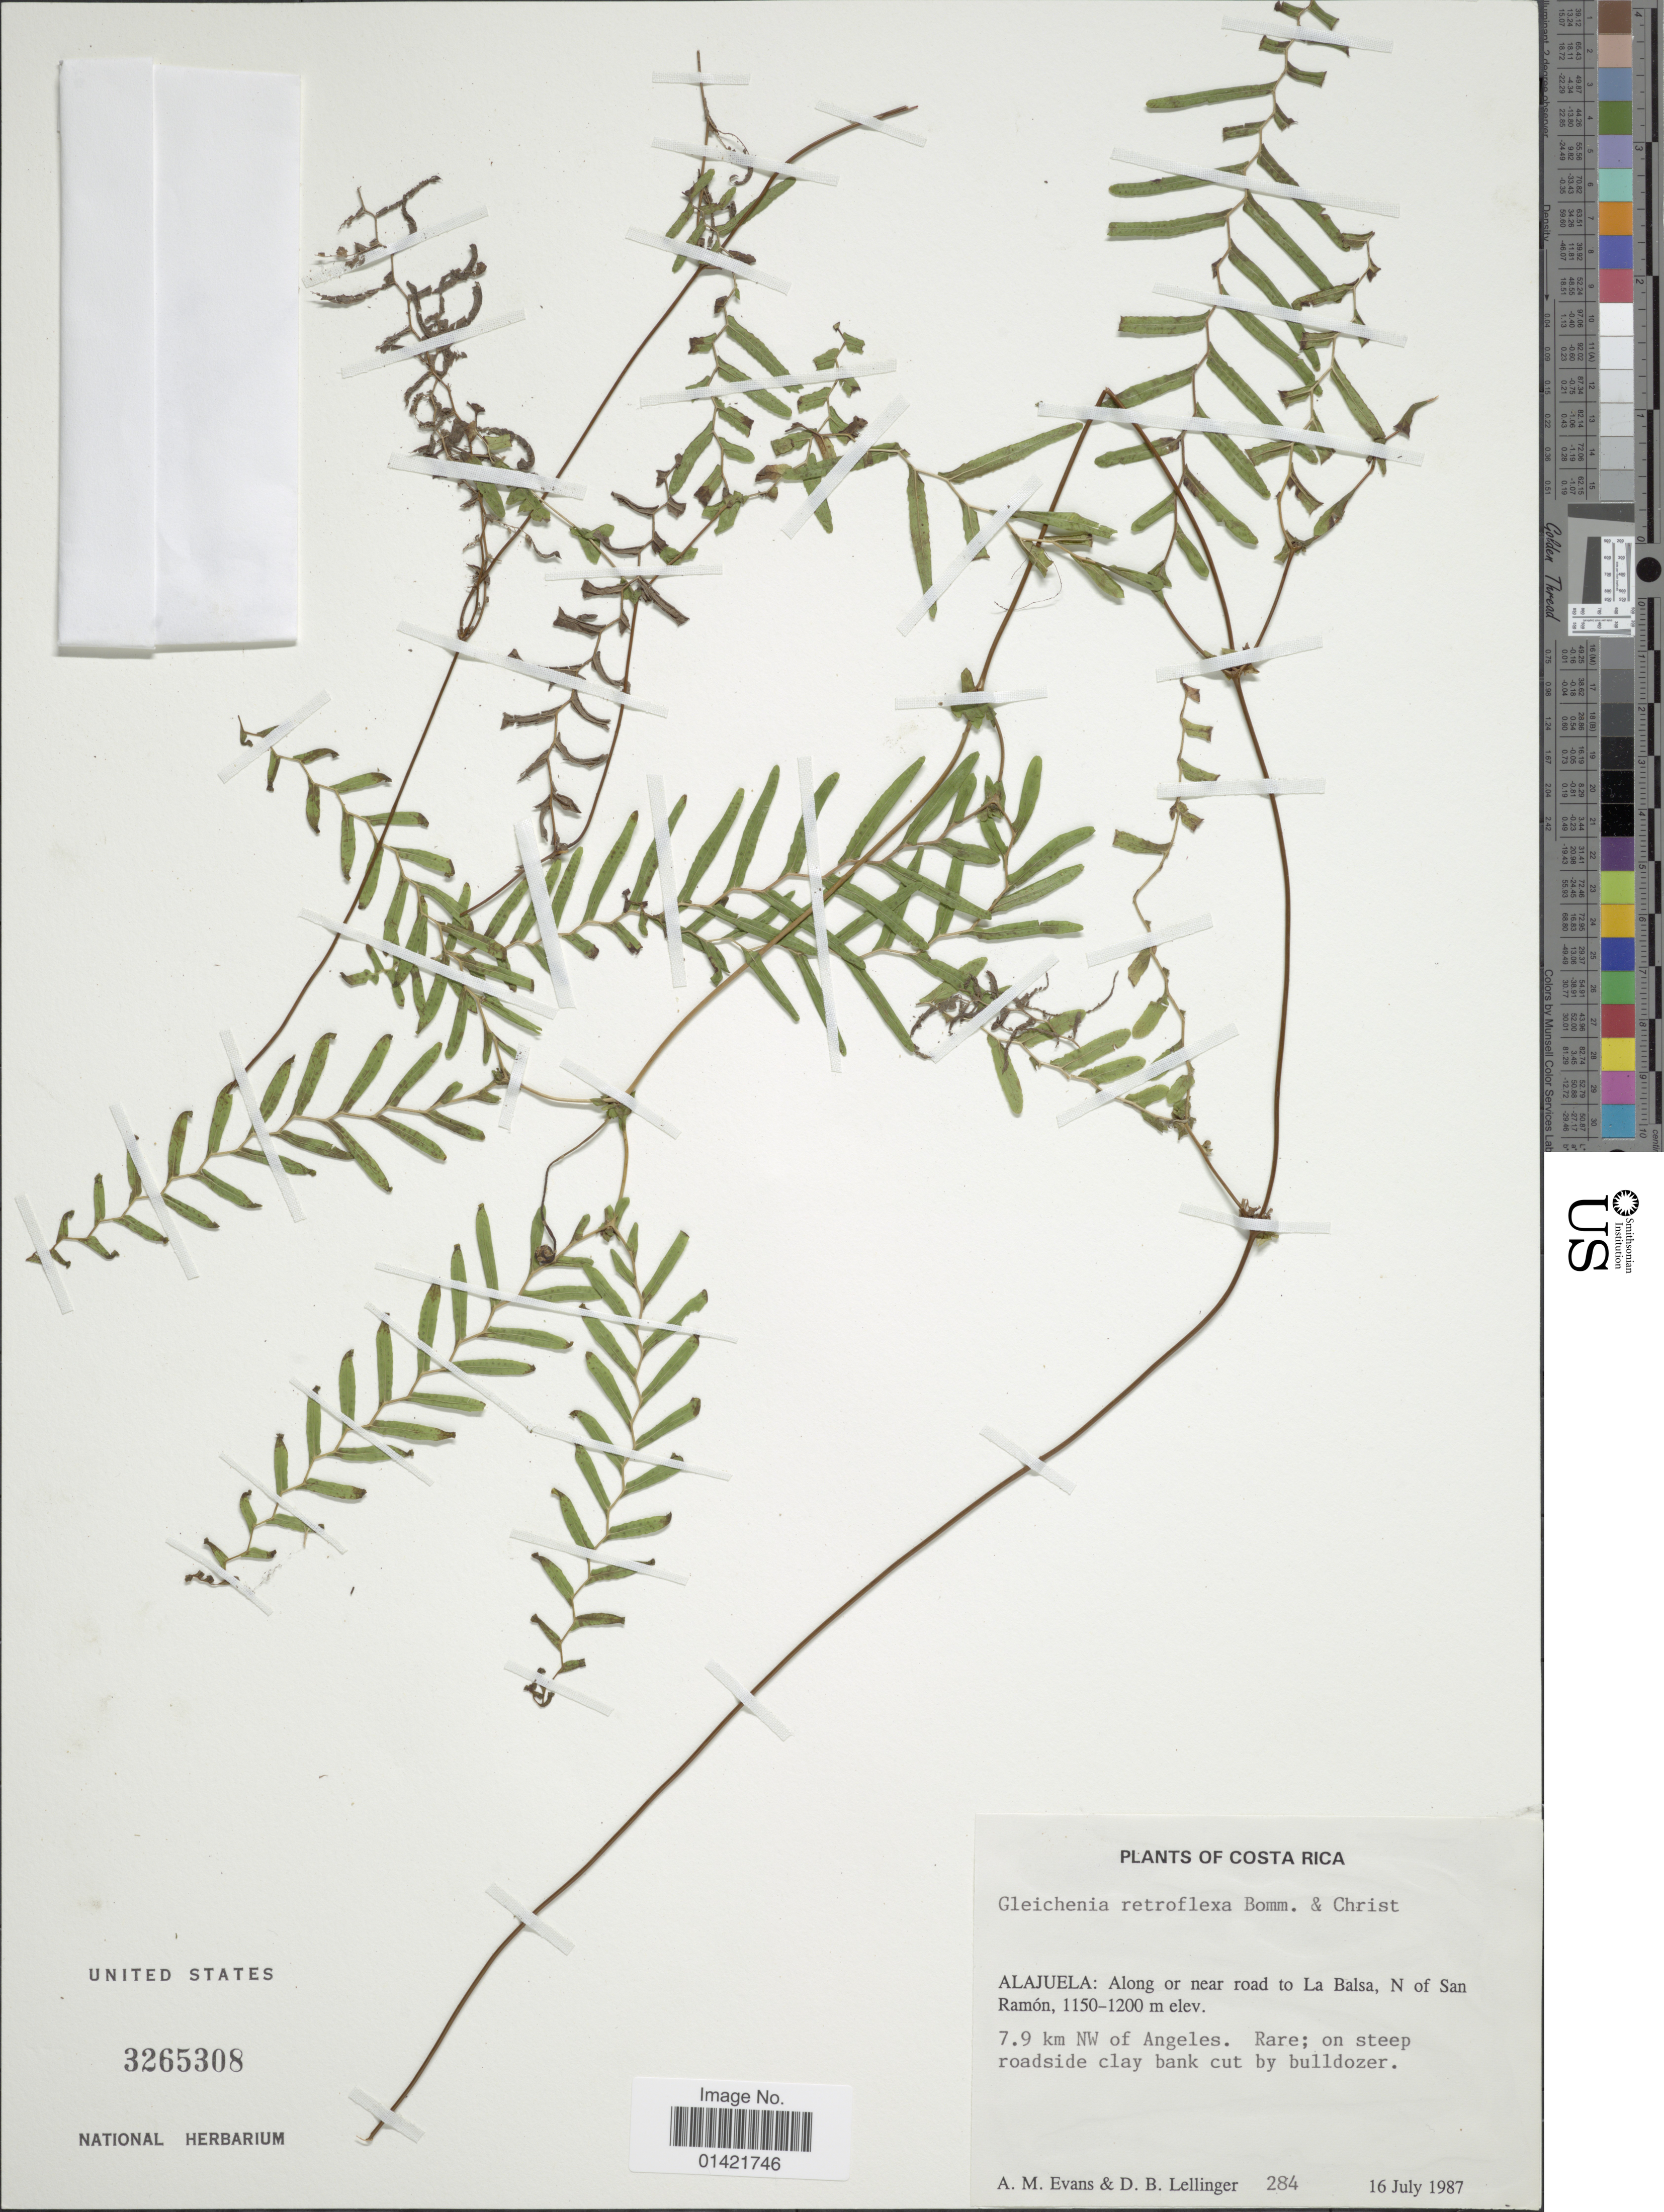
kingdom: Plantae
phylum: Tracheophyta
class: Polypodiopsida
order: Gleicheniales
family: Gleicheniaceae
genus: Sticherus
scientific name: Sticherus retroflexus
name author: (Bornm. ex Christ) Copel.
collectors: A. M. Evans & D. B. Lellinger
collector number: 284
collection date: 1987-07-16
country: Costa Rica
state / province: Alajuela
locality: Along or near road to La Balsa, N of San Ramon. 7.9 km NW of Angeles. On steep roadside clay bank cut by bulldozer.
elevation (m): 1150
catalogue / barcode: US 3265308